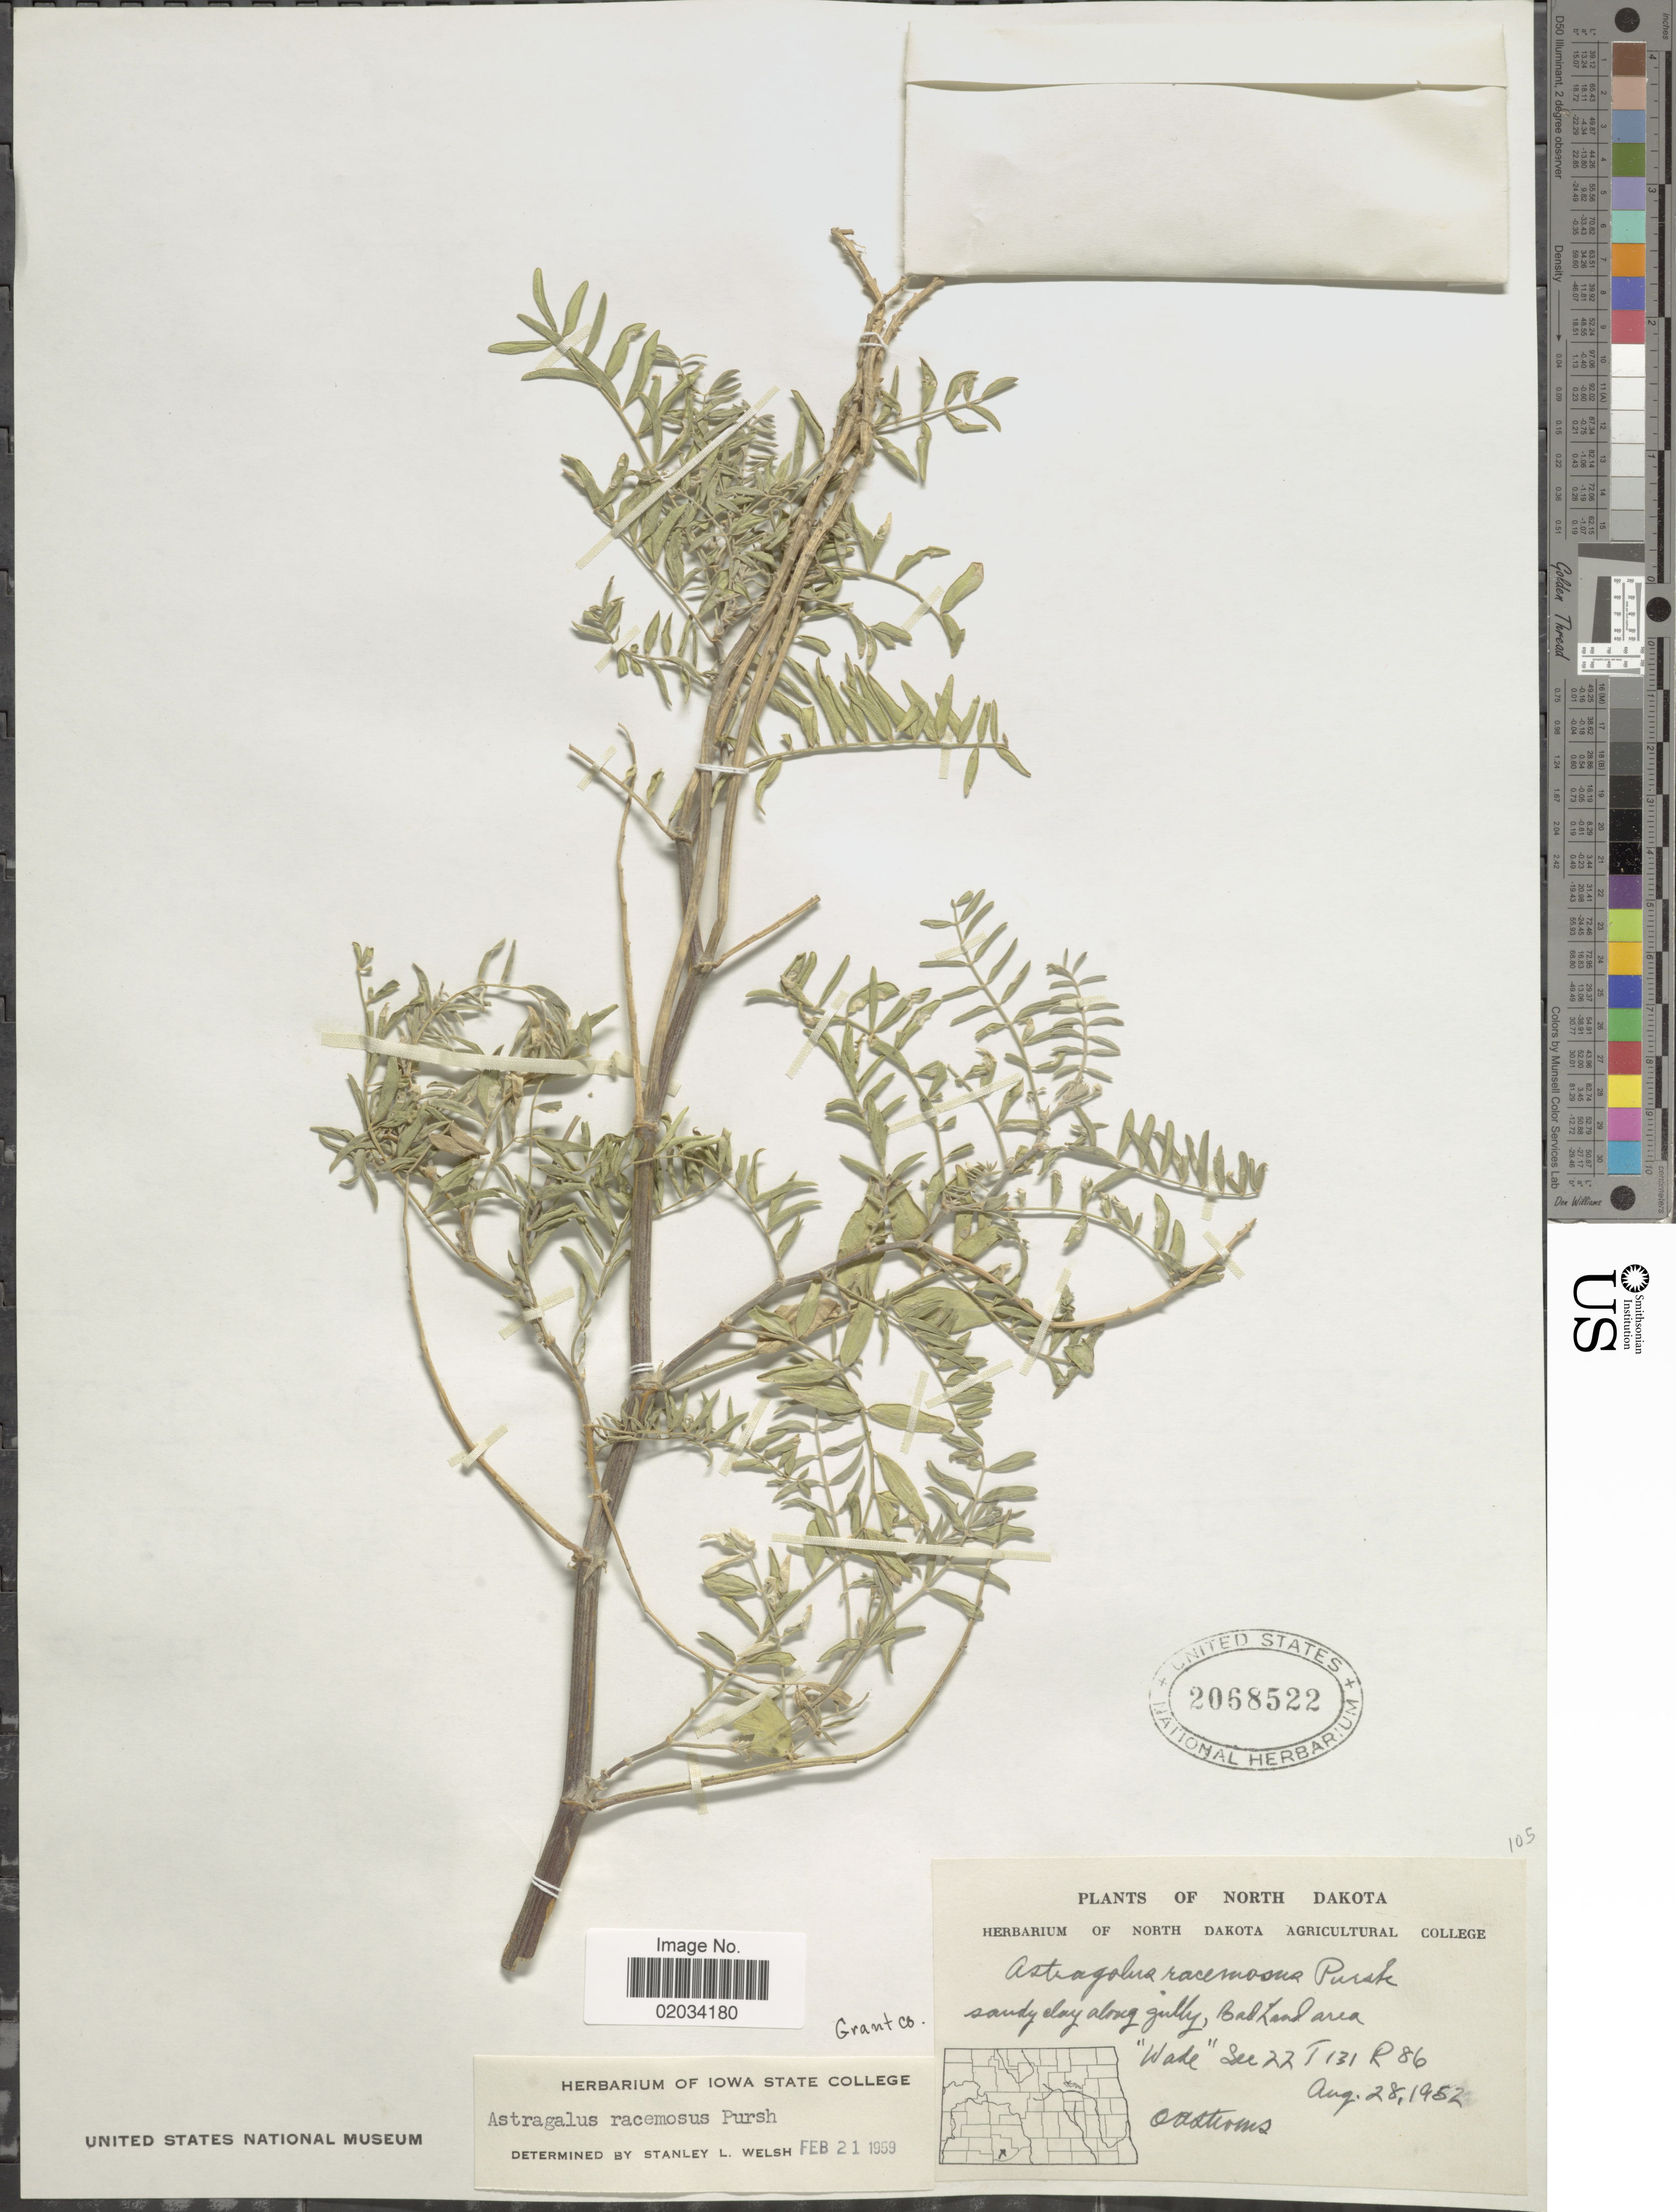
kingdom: Plantae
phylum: Tracheophyta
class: Magnoliopsida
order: Fabales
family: Fabaceae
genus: Astragalus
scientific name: Astragalus racemosus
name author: Pursh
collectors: O. A. Stevens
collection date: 1952-08-28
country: United States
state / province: North Dakota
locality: Wade, Sec 22 T131 R86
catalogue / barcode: US 2068522